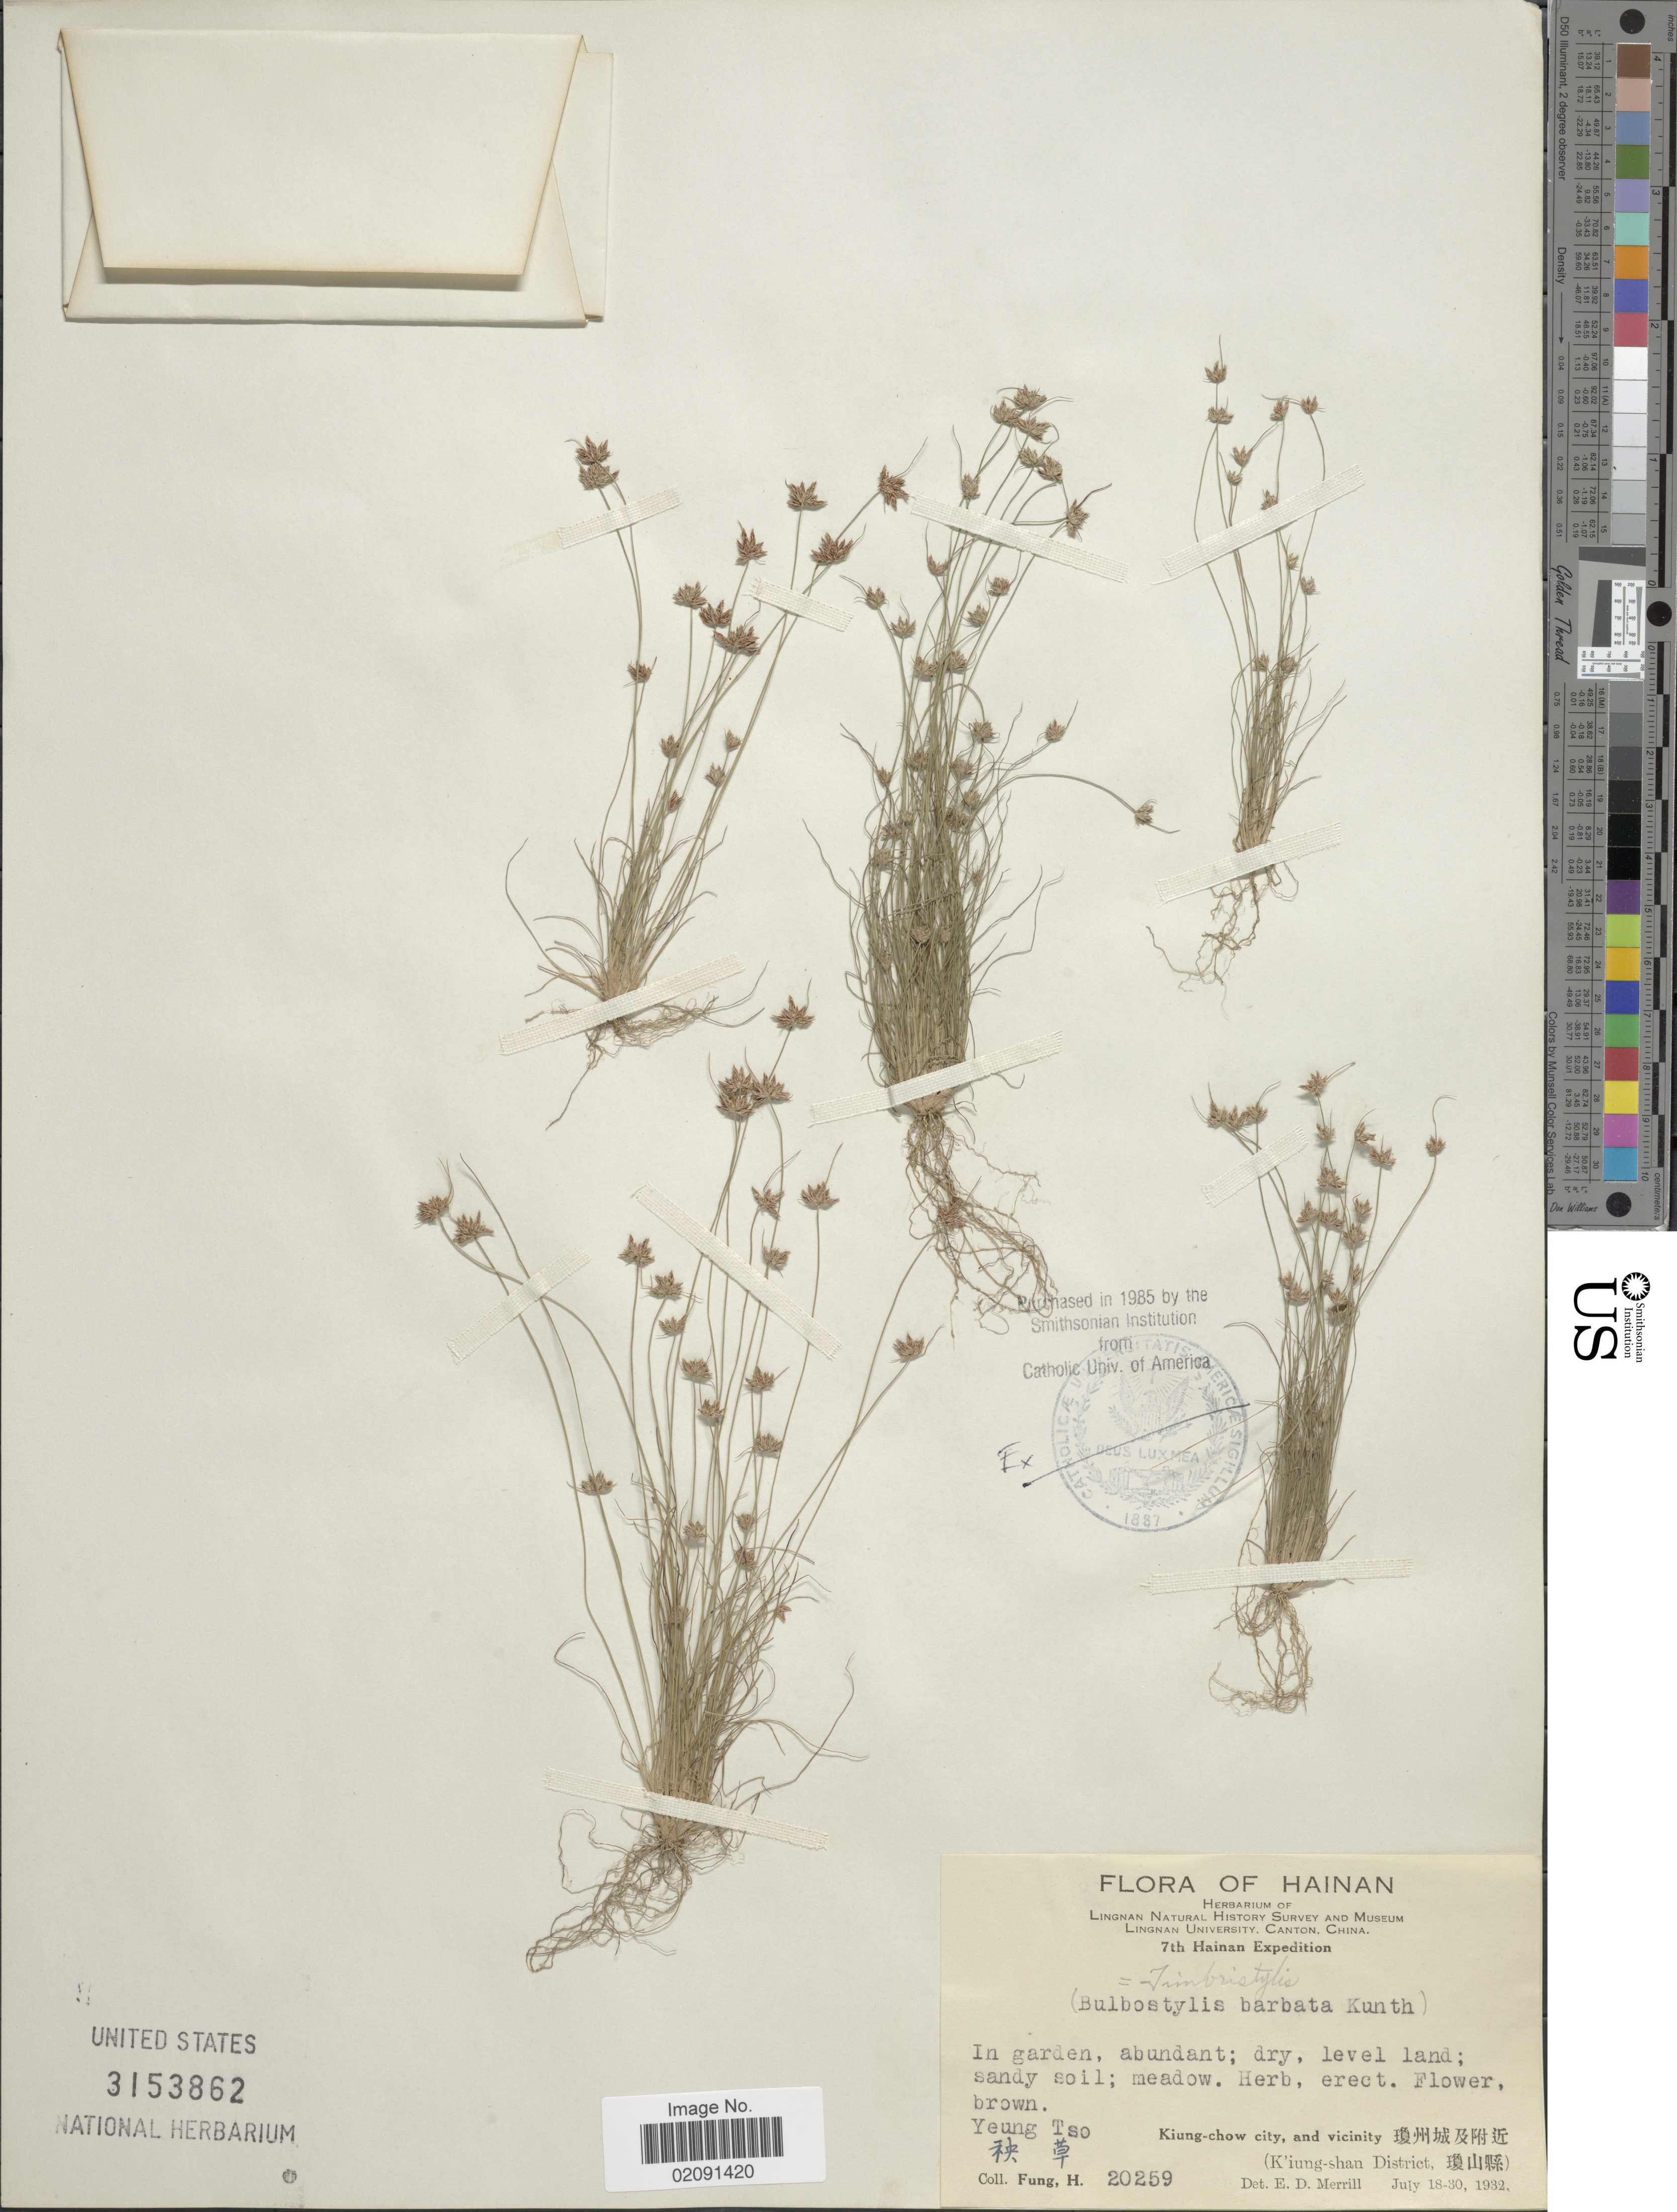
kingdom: Plantae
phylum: Tracheophyta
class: Liliopsida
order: Poales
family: Cyperaceae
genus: Bulbostylis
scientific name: Bulbostylis barbata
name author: (Rottb.) C.B. Clarke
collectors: H. Fung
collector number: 20259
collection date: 1932-07-18/1932-07-30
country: China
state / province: Hainan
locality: In garden, Yeung Tso, Kiung-chow city, and vicinity (K'iung-shan District).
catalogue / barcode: US 3153862